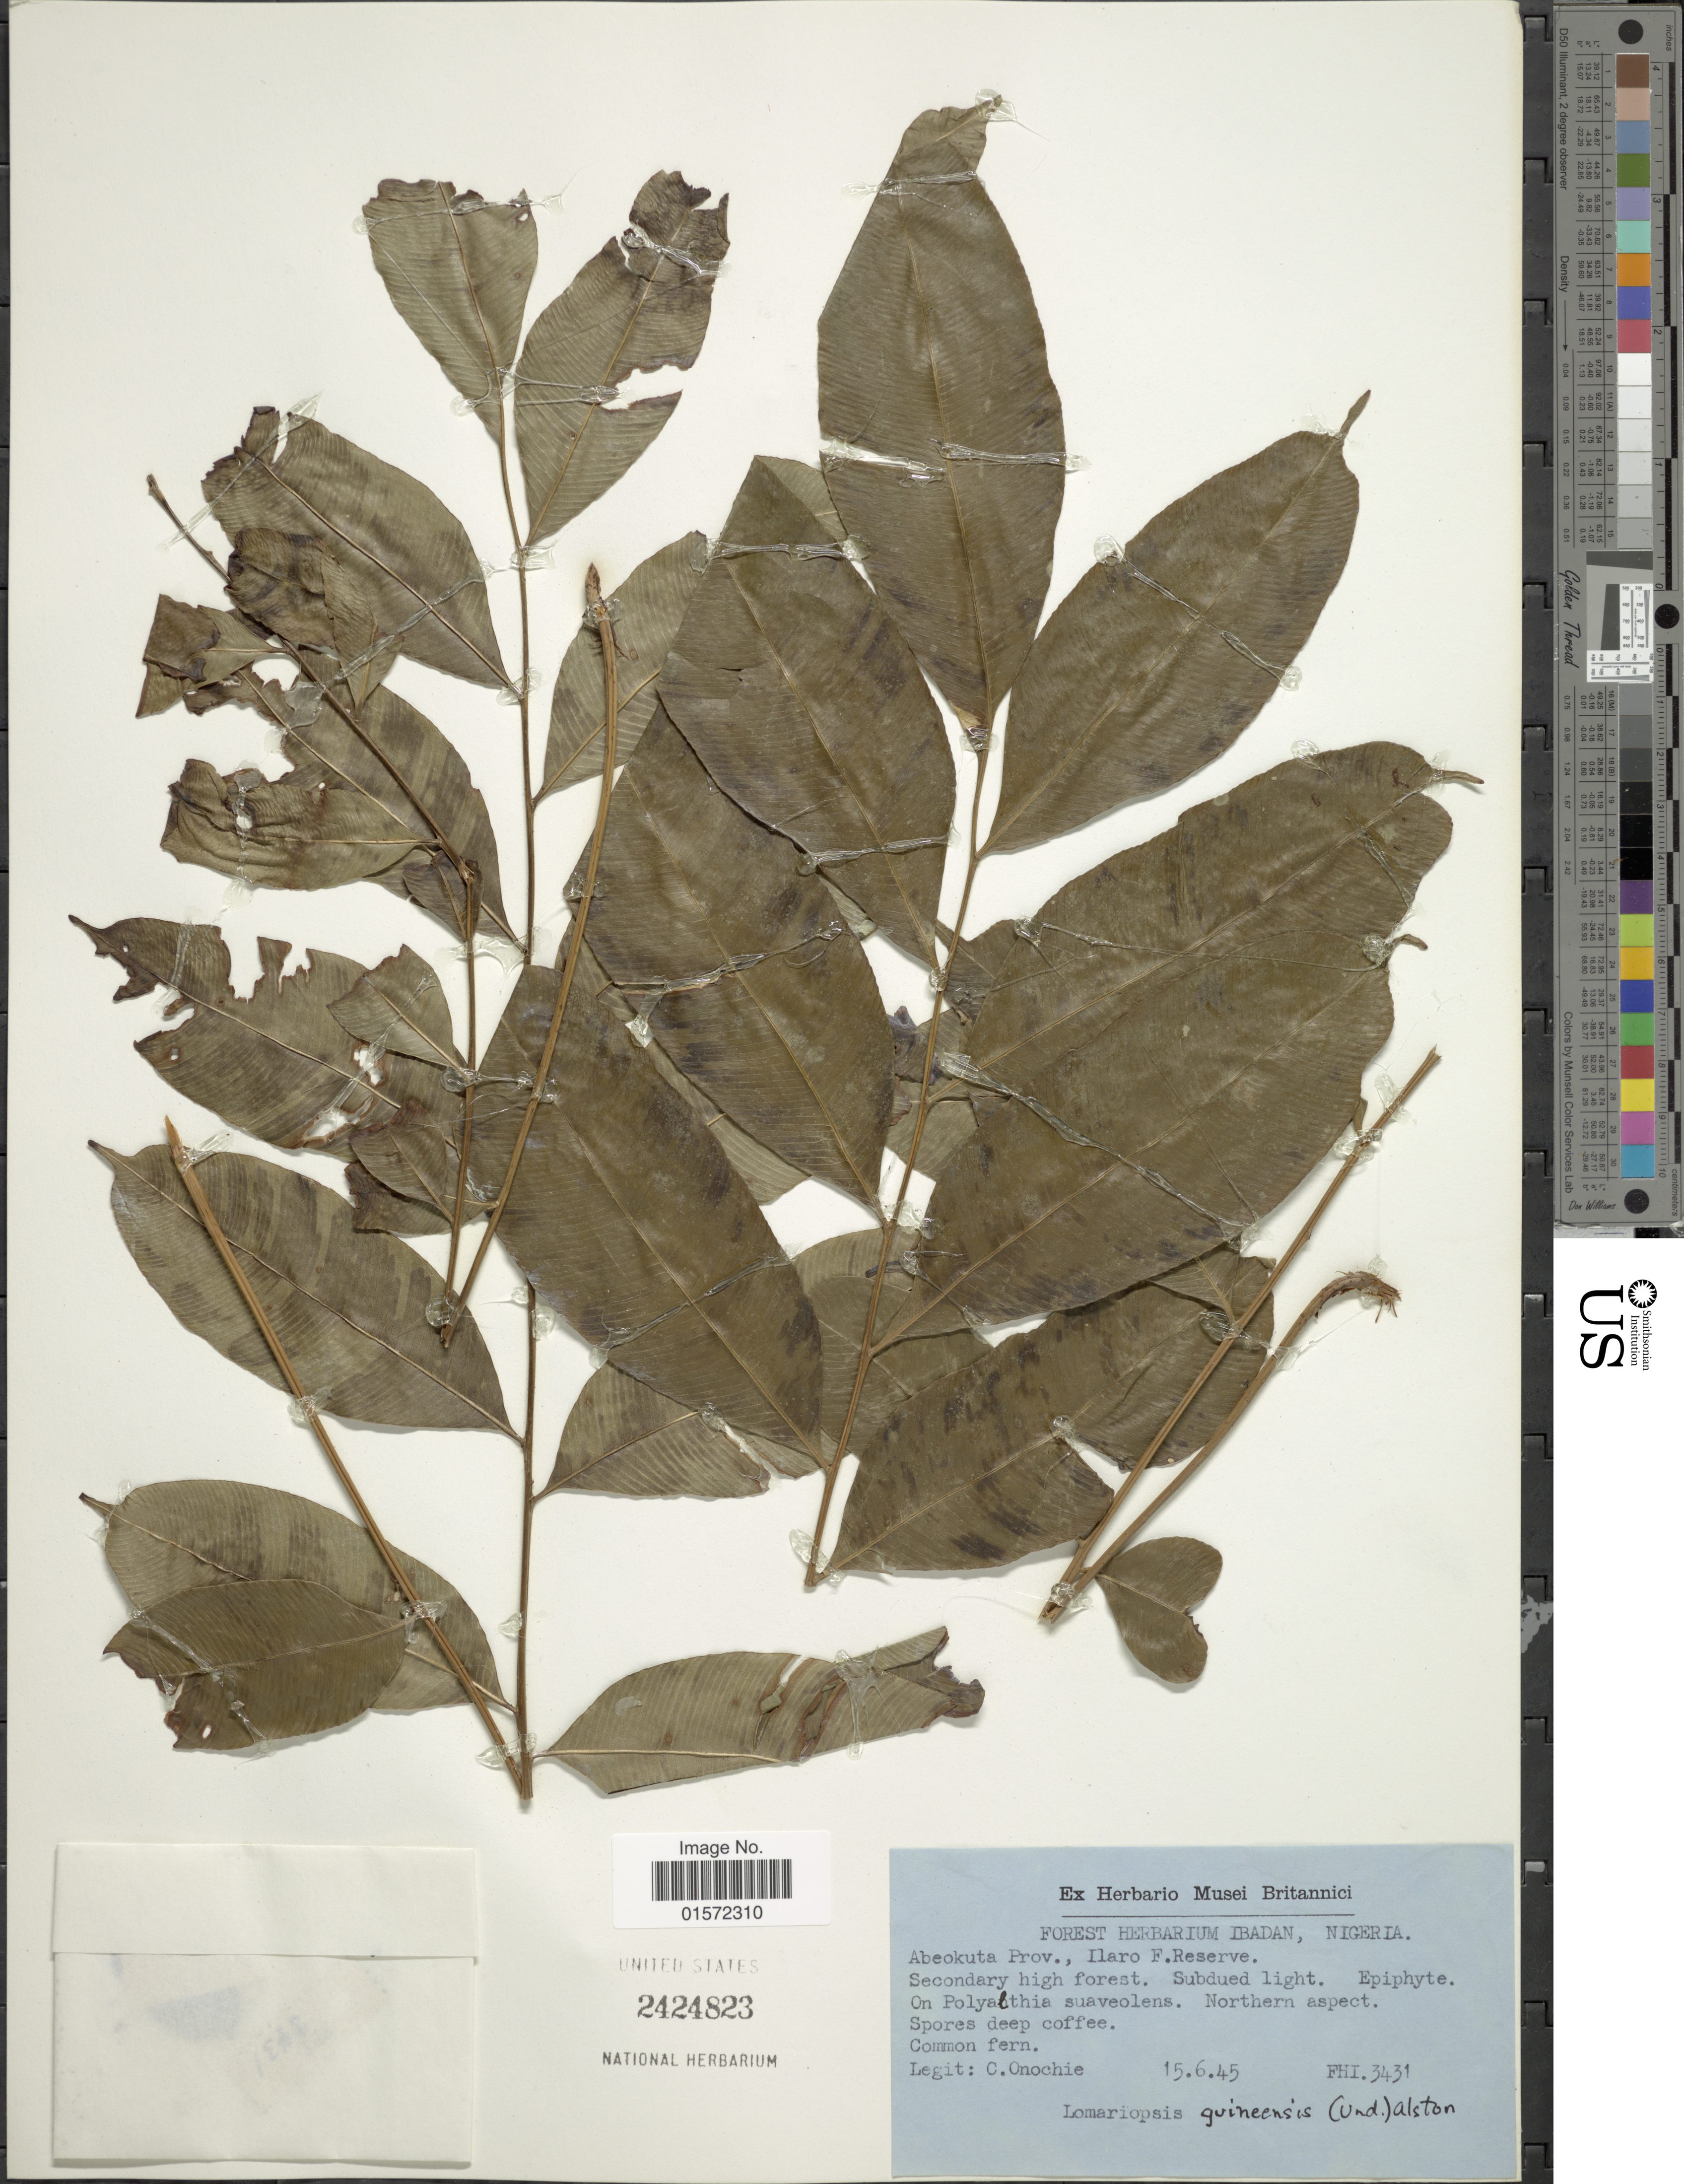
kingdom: Plantae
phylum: Tracheophyta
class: Polypodiopsida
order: Polypodiales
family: Lomariopsidaceae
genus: Lomariopsis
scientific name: Lomariopsis guineensis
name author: Holttum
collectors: C. Onochie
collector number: FHI3431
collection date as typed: Transcribed d/m/y: 15/6/45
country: Nigeria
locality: Abeokuta Prov., Ilaro F. Reserve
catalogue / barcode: US 2424823